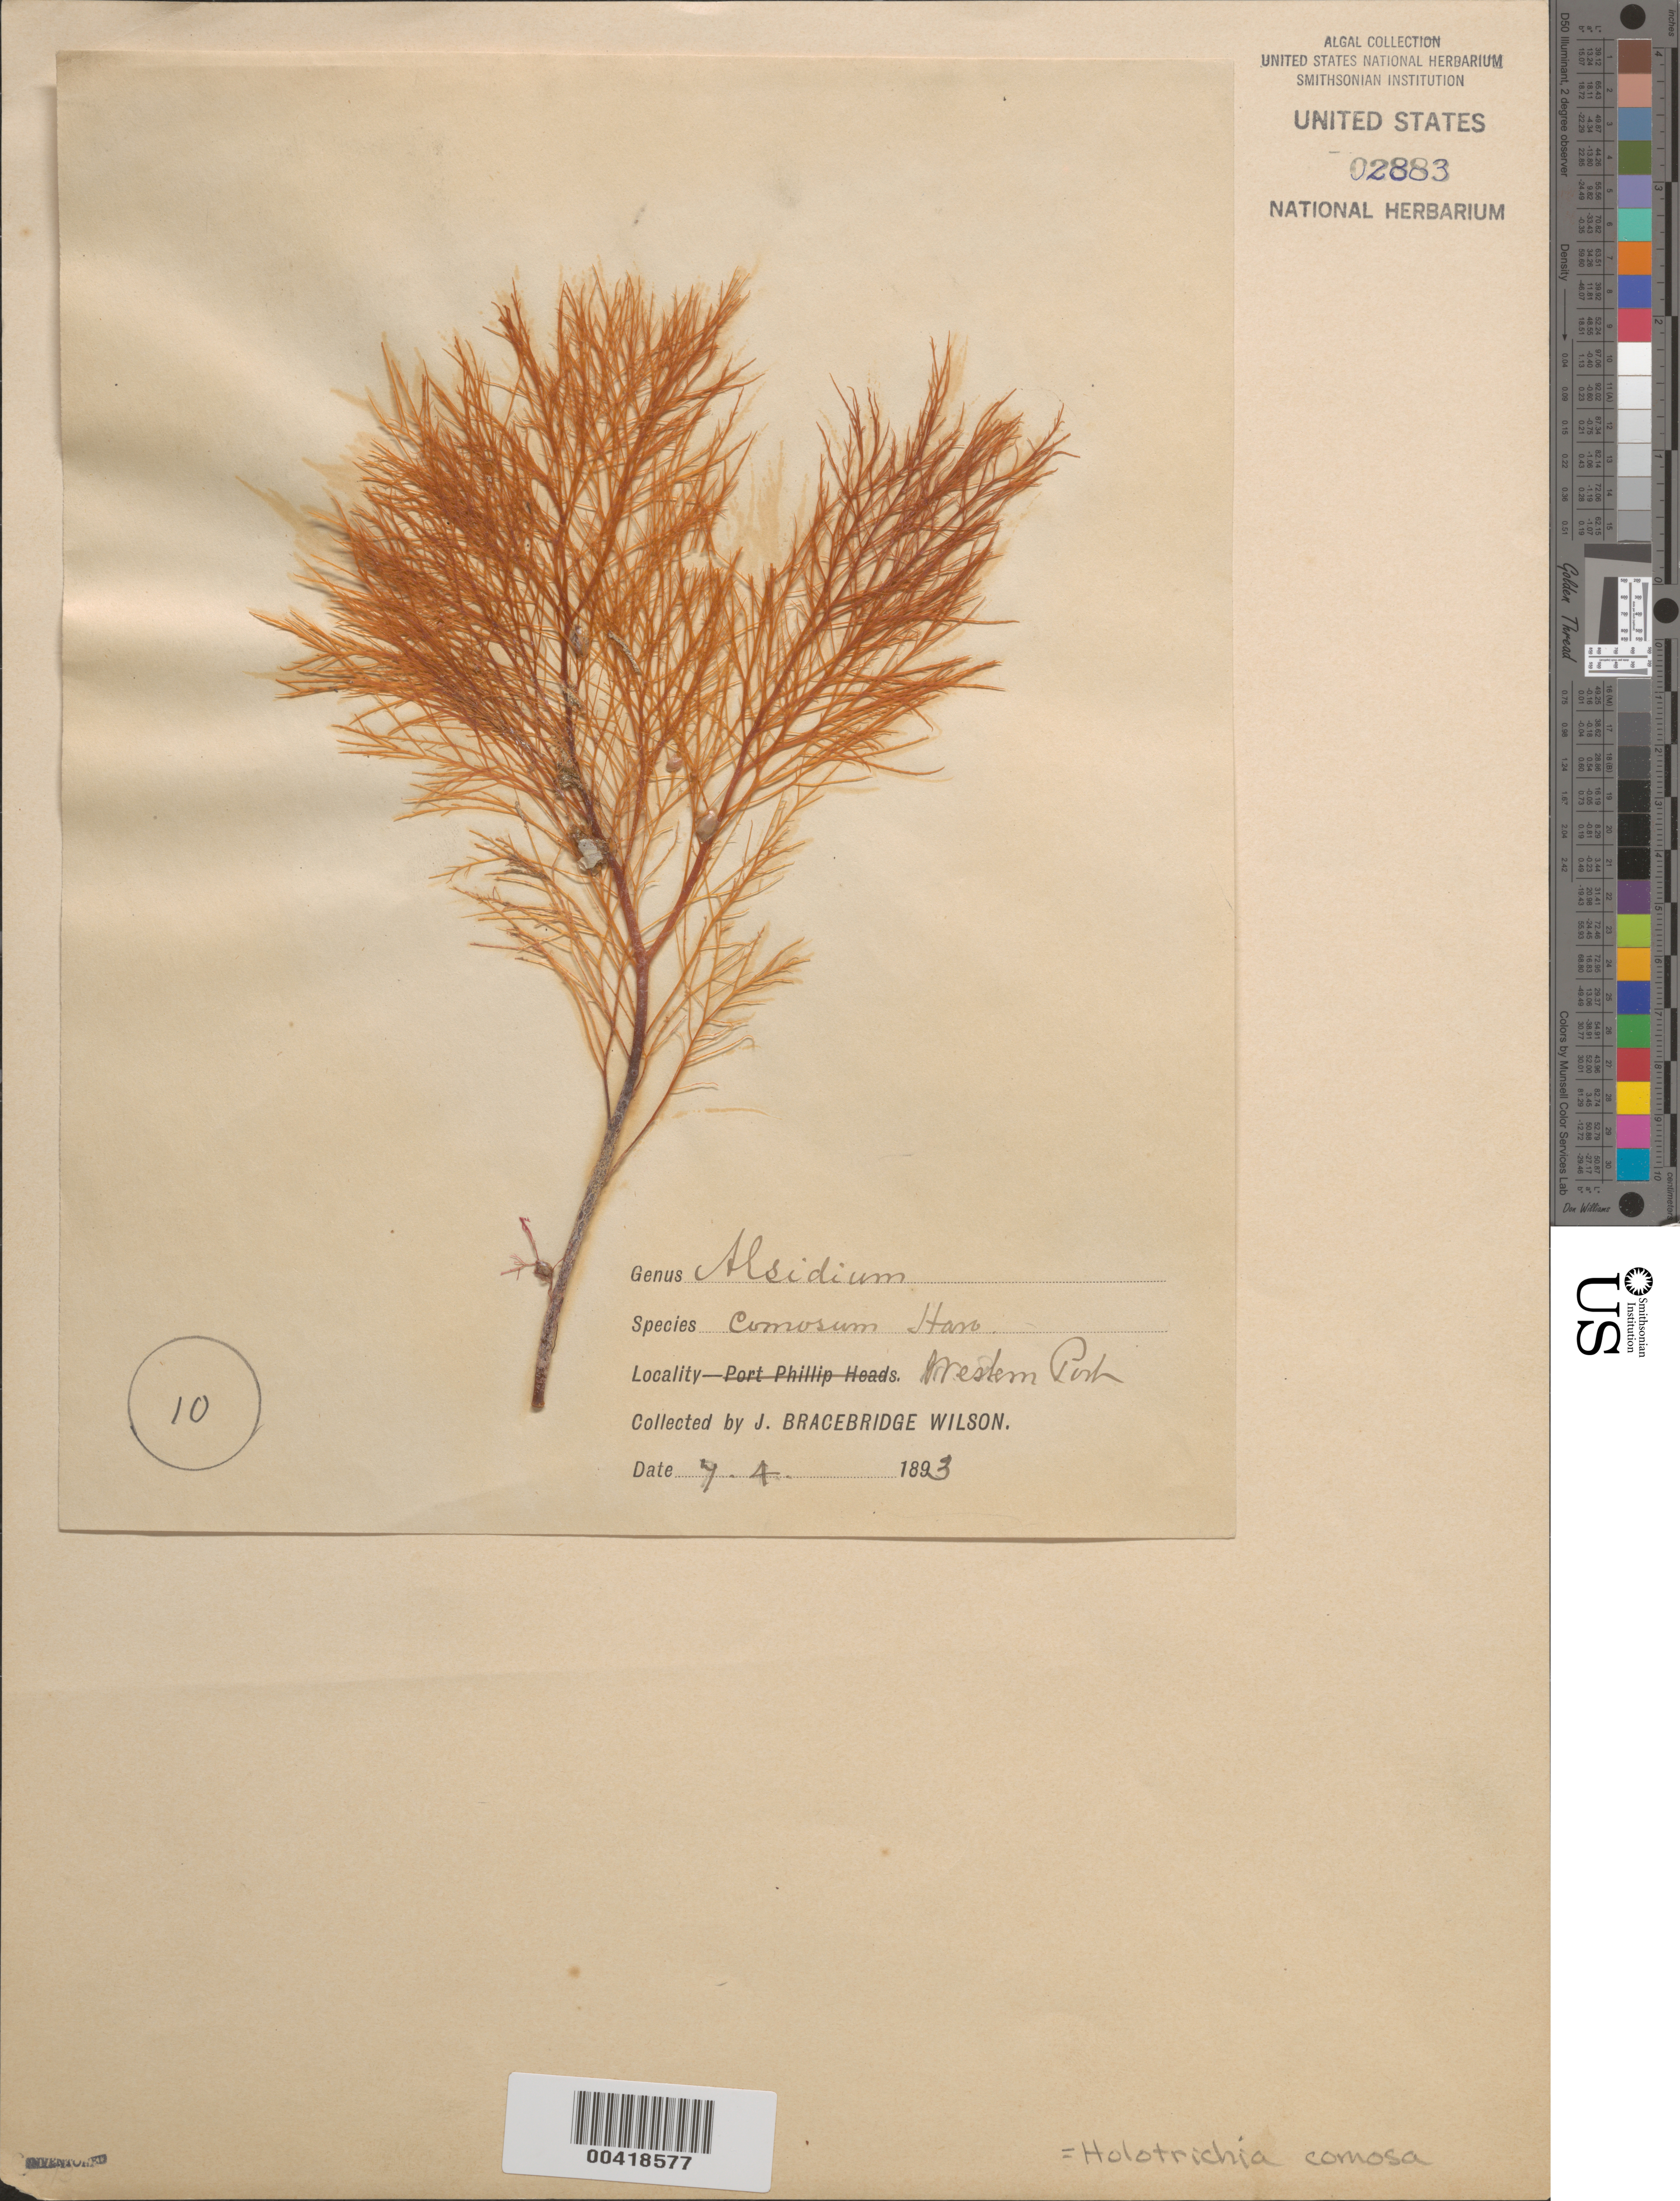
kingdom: Plantae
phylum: Rhodophyta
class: Florideophyceae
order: Ceramiales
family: Rhodomelaceae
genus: Holotrichia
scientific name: Holotrichia comosa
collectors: J. B. Wilson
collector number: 10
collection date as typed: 07 Apr 1893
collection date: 1893-04-07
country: Australia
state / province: Victoria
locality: Western Port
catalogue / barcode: US 2883